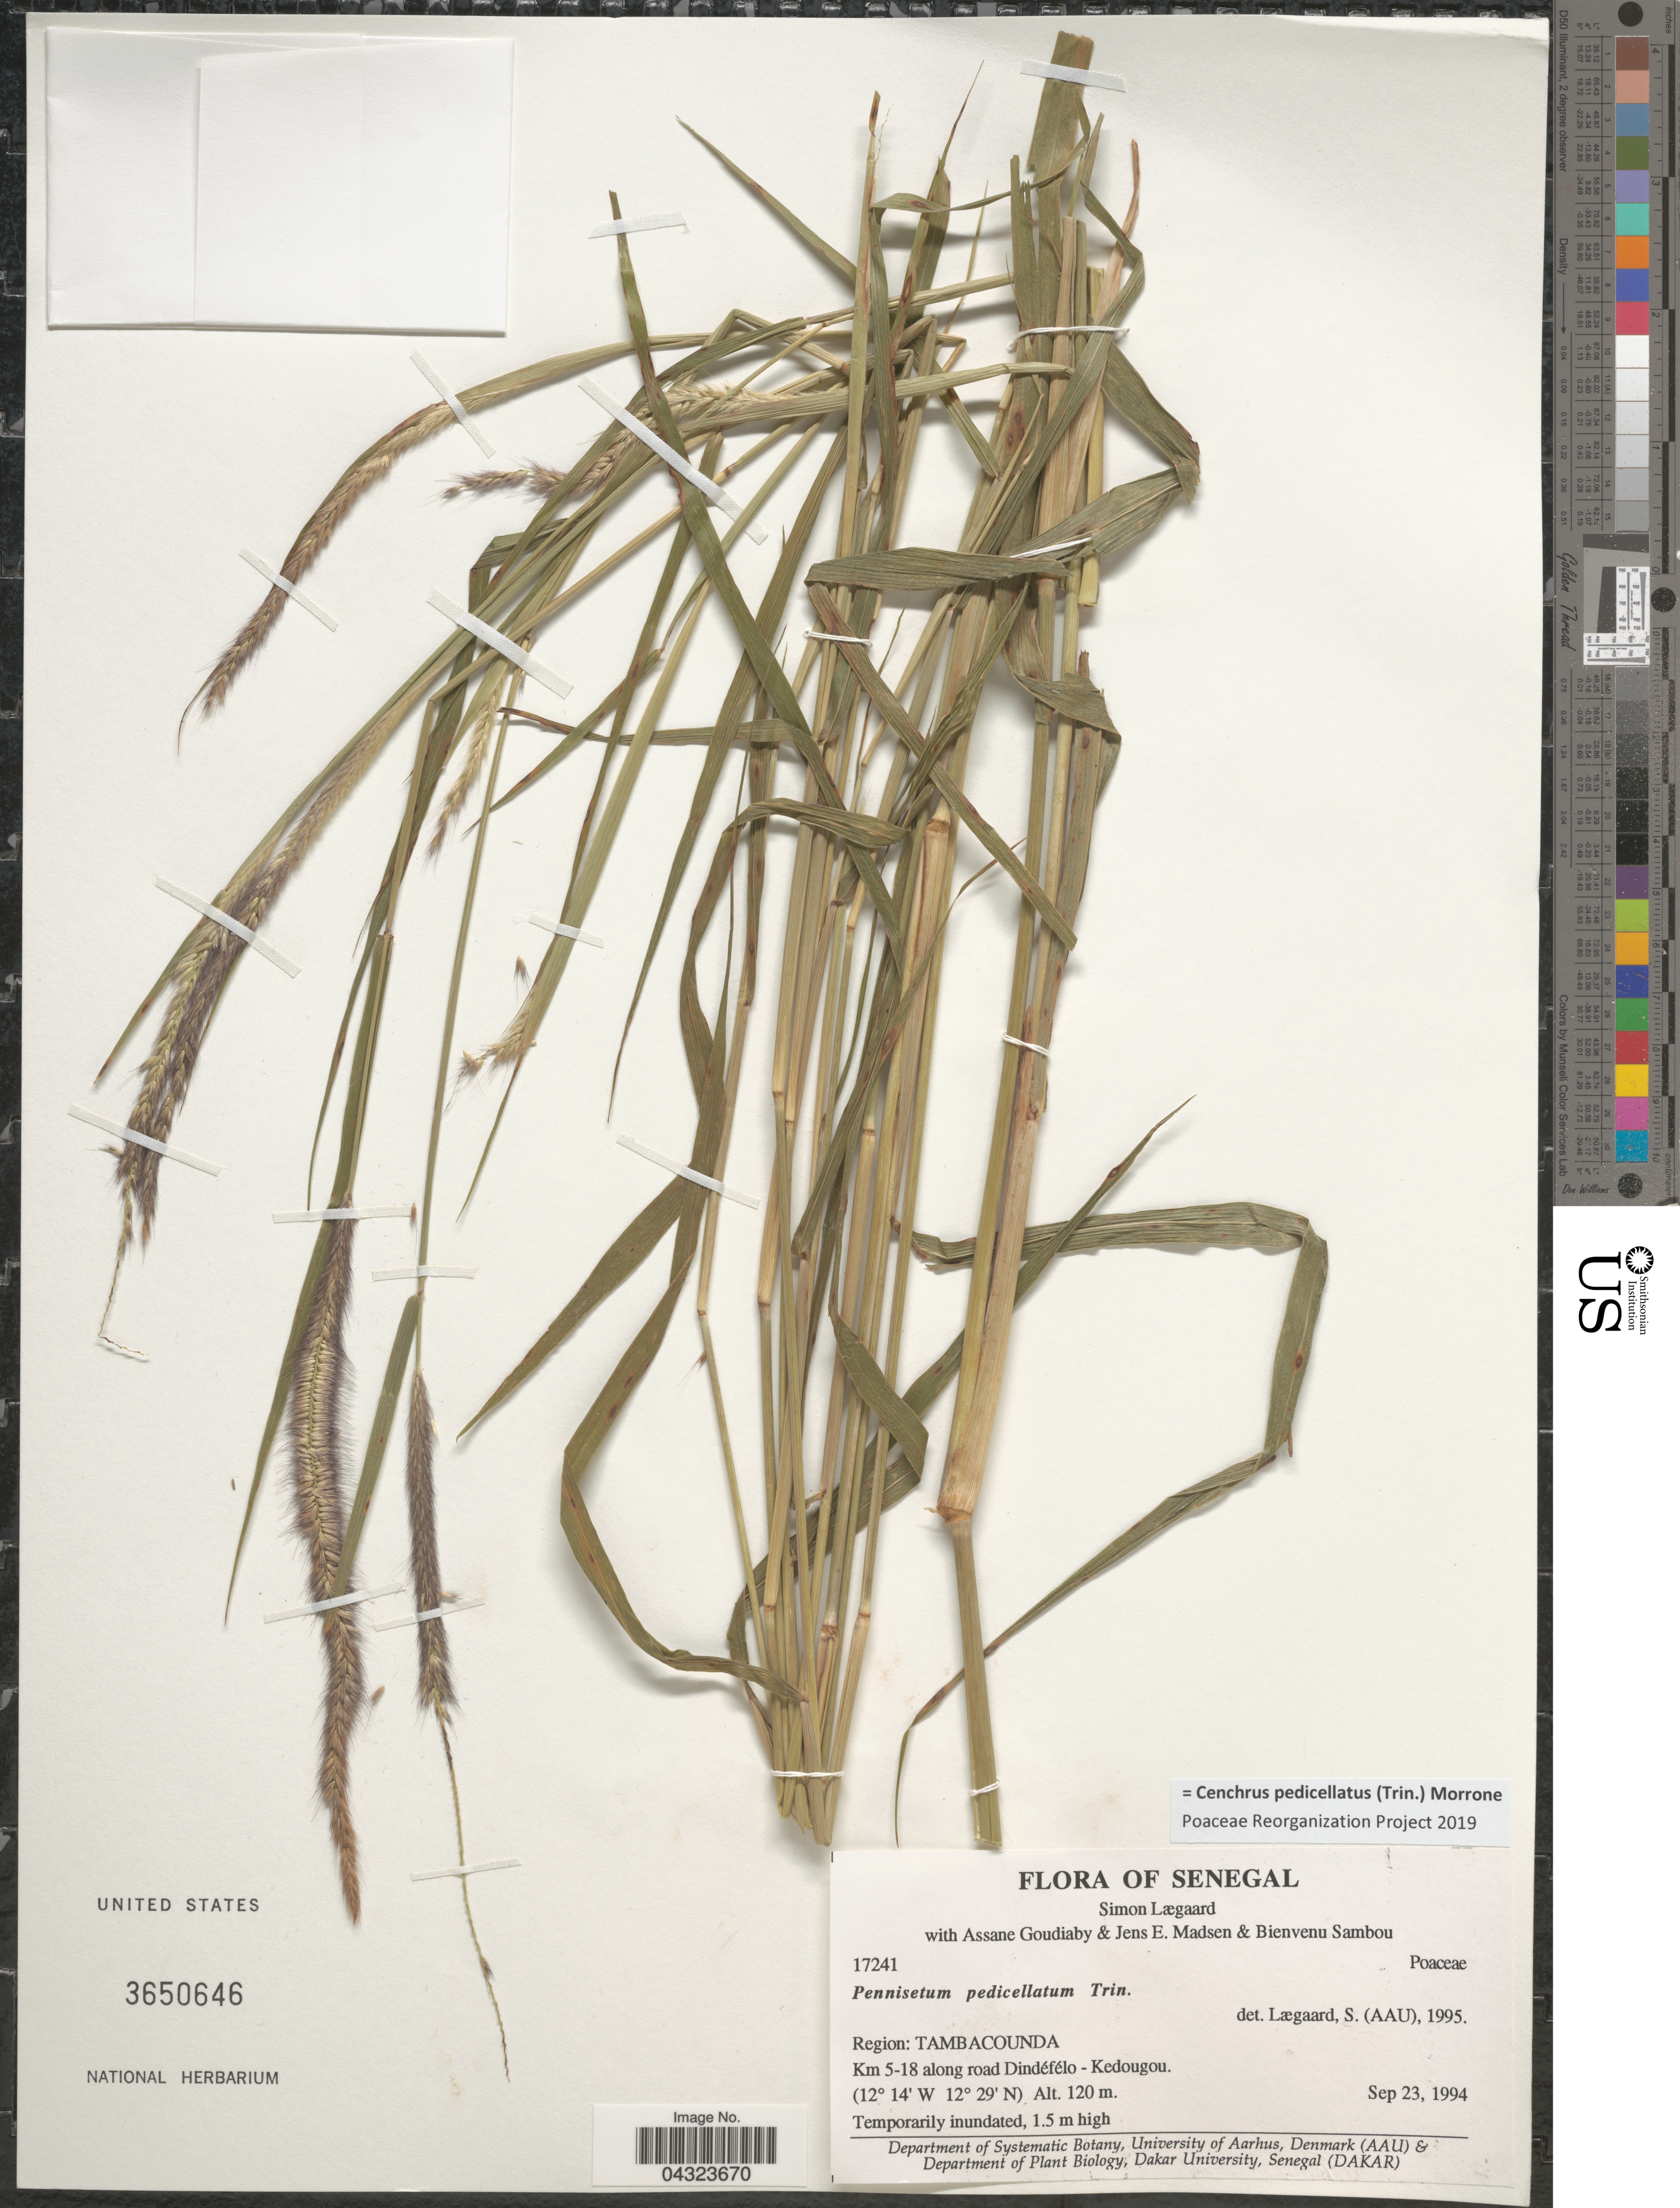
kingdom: Plantae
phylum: Tracheophyta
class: Liliopsida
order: Poales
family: Poaceae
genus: Cenchrus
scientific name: Cenchrus pedicellatus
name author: (Trin.) Morrone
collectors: S. Lægaard, A. Goudiaby, J. E. Madsen & B. Sambou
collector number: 17241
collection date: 1994-09-23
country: Senegal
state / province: Tambacounda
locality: Region: Tambacounda. Km 5-18 along road Dindéfélo - Kedougou.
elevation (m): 120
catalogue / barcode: US 3650646